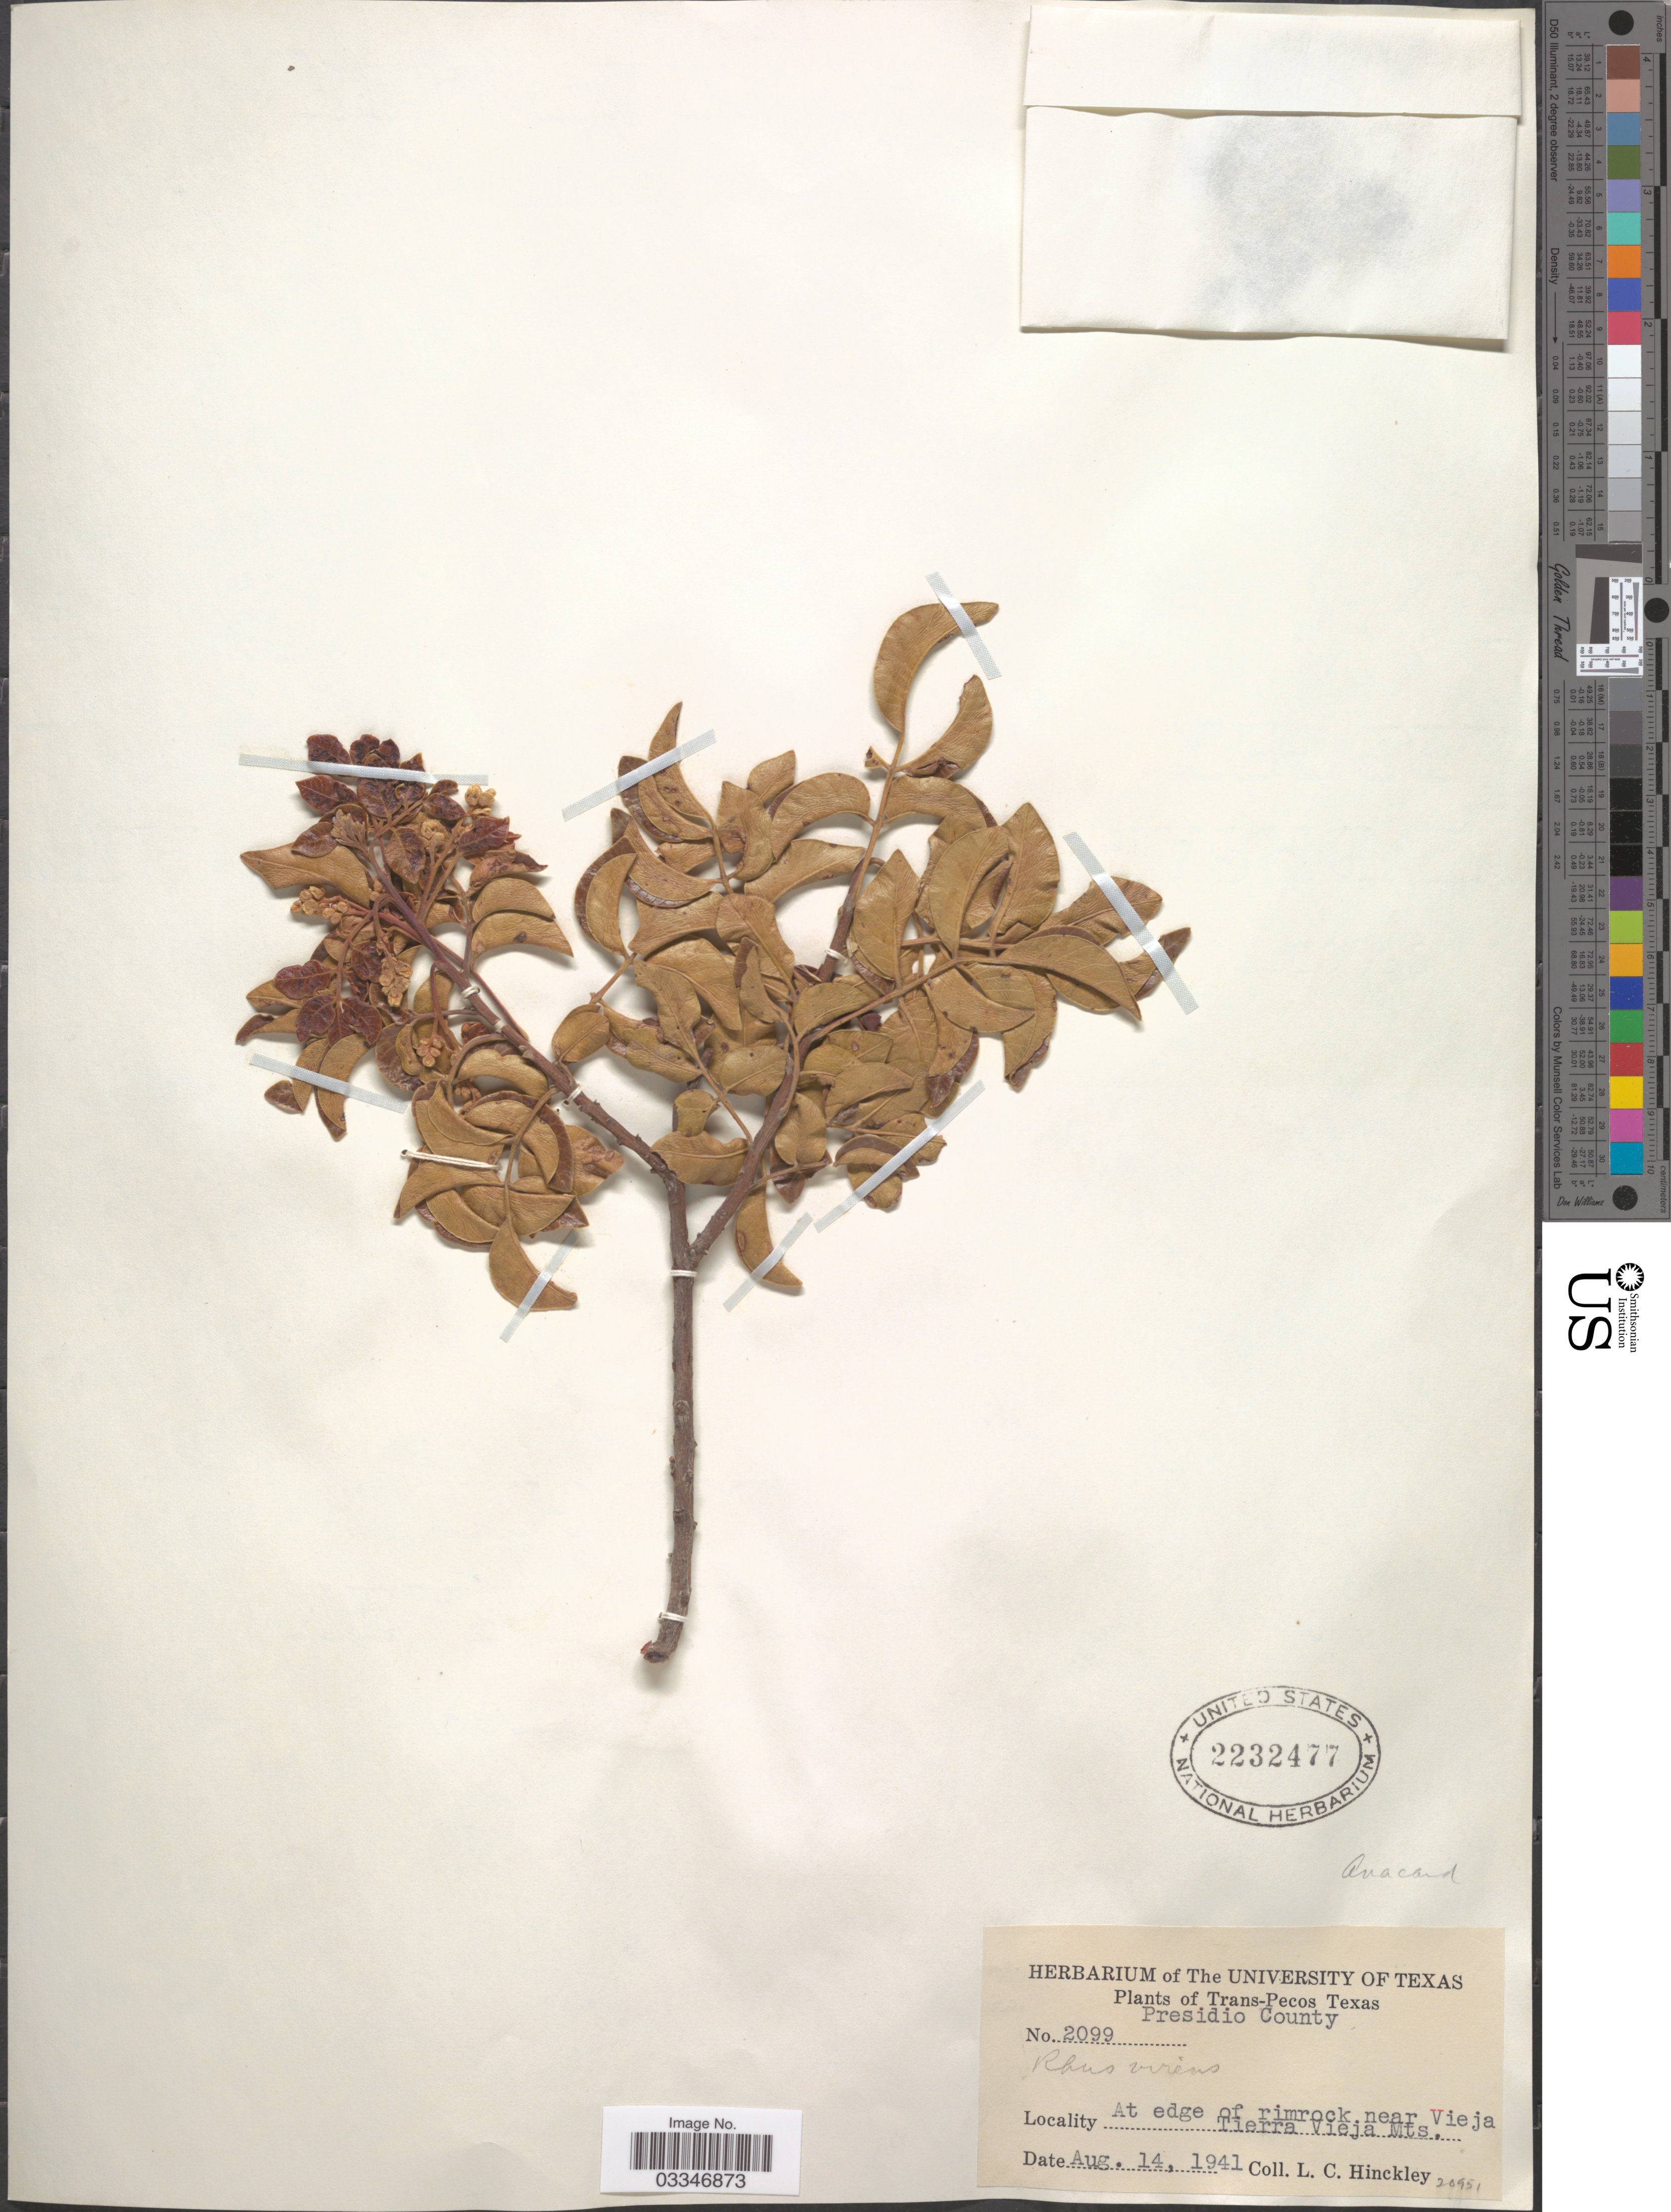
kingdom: Plantae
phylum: Tracheophyta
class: Magnoliopsida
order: Sapindales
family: Anacardiaceae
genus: Rhus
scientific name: Rhus virens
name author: Lindh. ex A. Gray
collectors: L. Hinckley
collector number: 2099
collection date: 1941-08-14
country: United States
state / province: Texas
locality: Trans-Pecos Texas, Presidio County. At edge of rimrock near Vieja Tierra Vieja Mts.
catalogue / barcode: US 2232477